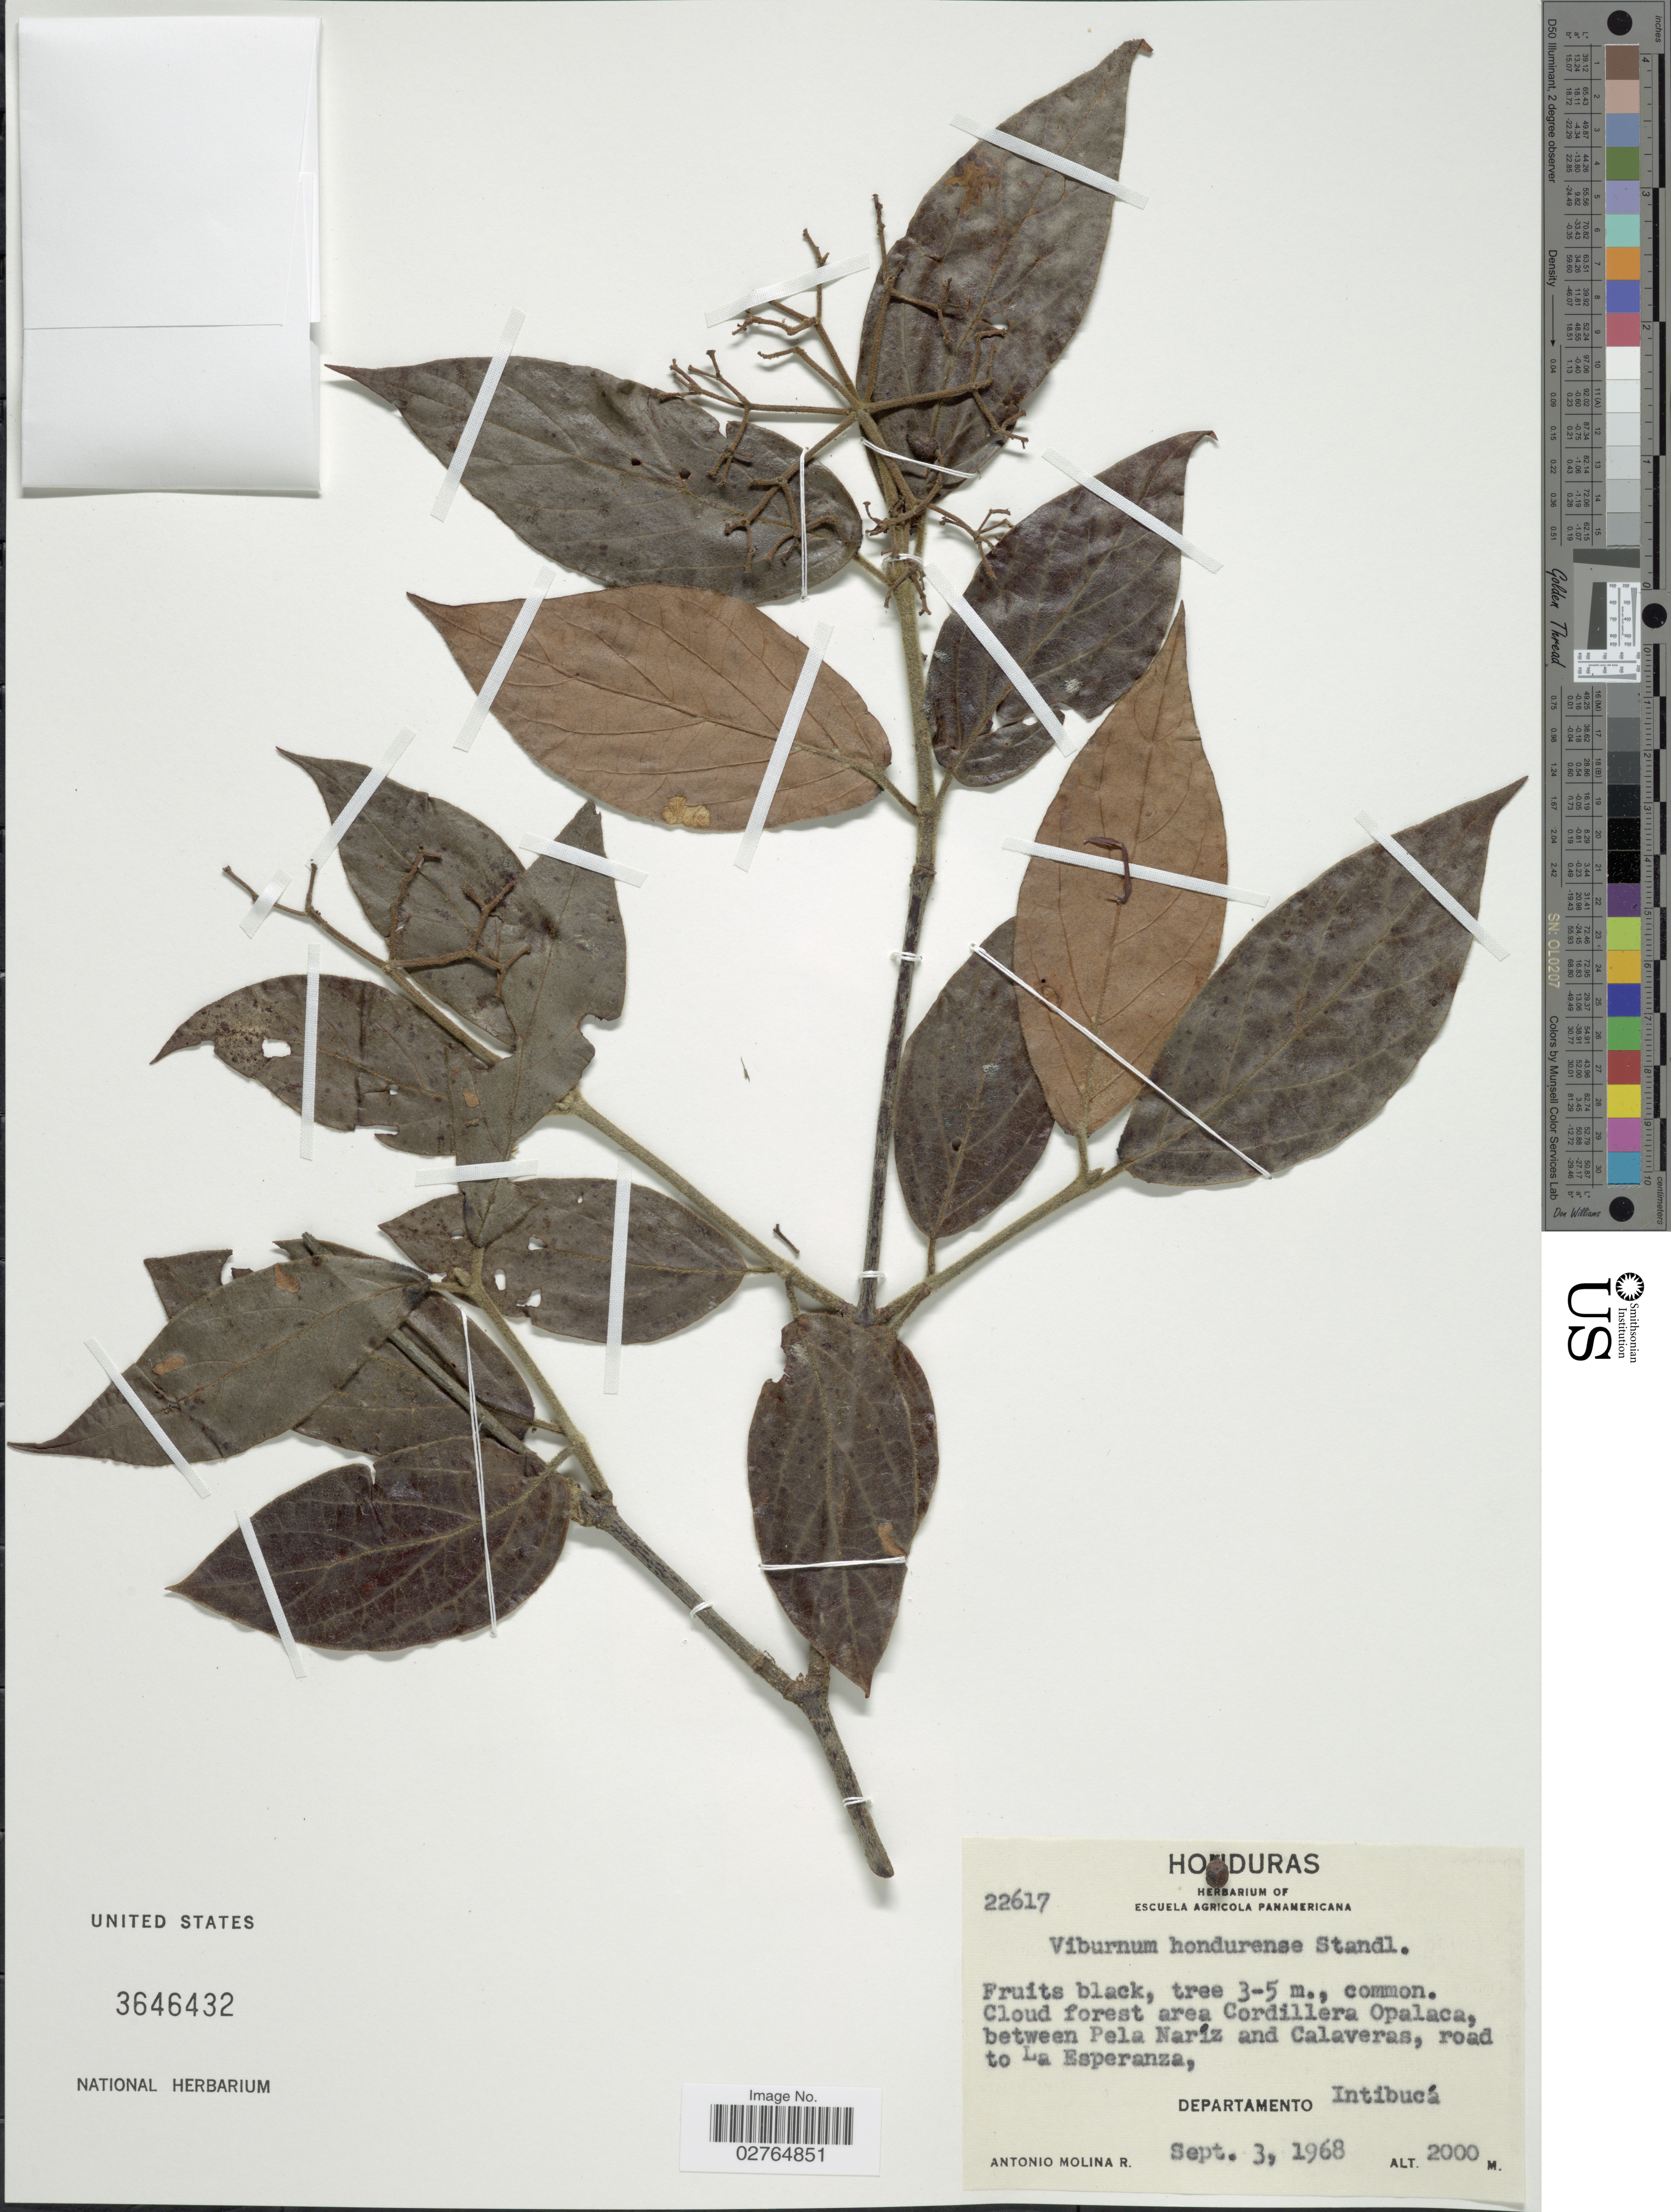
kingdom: Plantae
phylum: Tracheophyta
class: Magnoliopsida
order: Dipsacales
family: Viburnaceae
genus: Viburnum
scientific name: Viburnum hondurense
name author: Standl.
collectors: A. Molina R.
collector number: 22617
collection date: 1968-09-03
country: Honduras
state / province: Intibuca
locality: Cloud forest area Cordillera Opalaca between Pela Naríz and Calaveras, road to La Esperanza. Departamento Intibucá.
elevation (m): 2000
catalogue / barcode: US 3646432